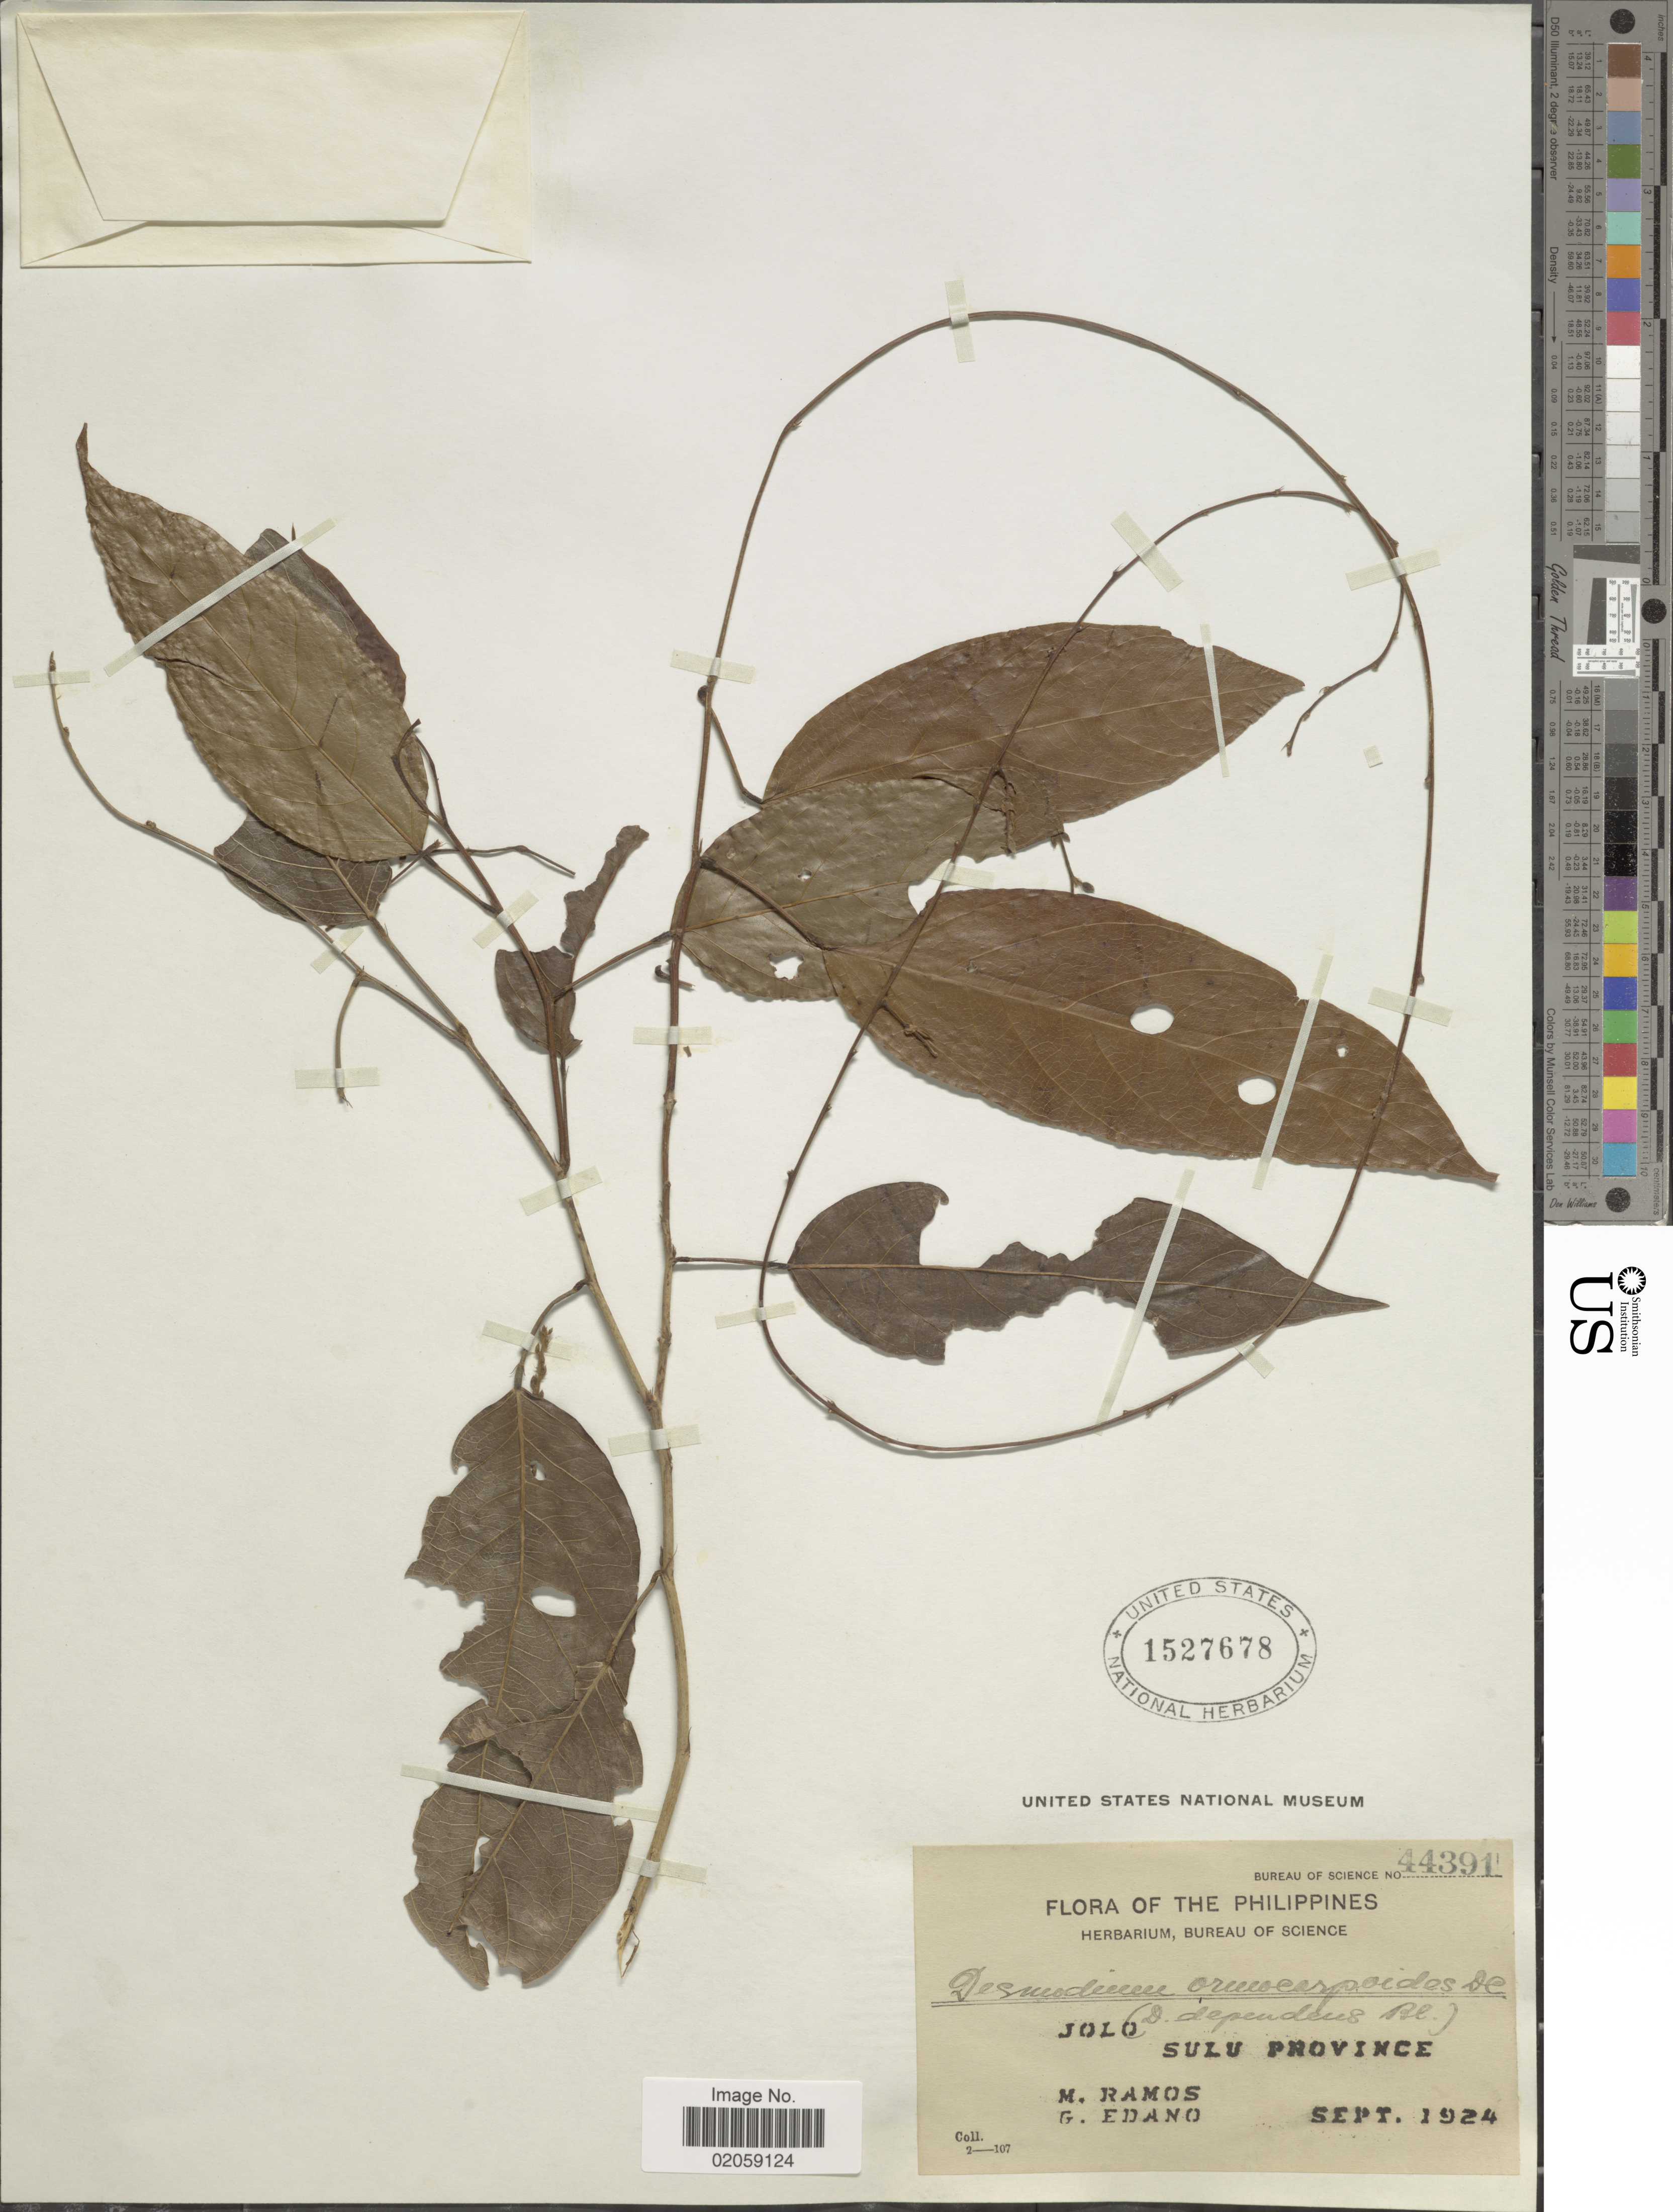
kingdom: Plantae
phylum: Tracheophyta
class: Magnoliopsida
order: Fabales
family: Fabaceae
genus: Hanslia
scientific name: Hanslia ormocarpoides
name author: (DC.) H. Ohashi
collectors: M. Ramos & G. Edaño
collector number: Bureau of Science 44391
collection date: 1924-09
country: Philippines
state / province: Muslim Mindanao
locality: Jolo. Sulu Province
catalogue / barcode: US 1527678